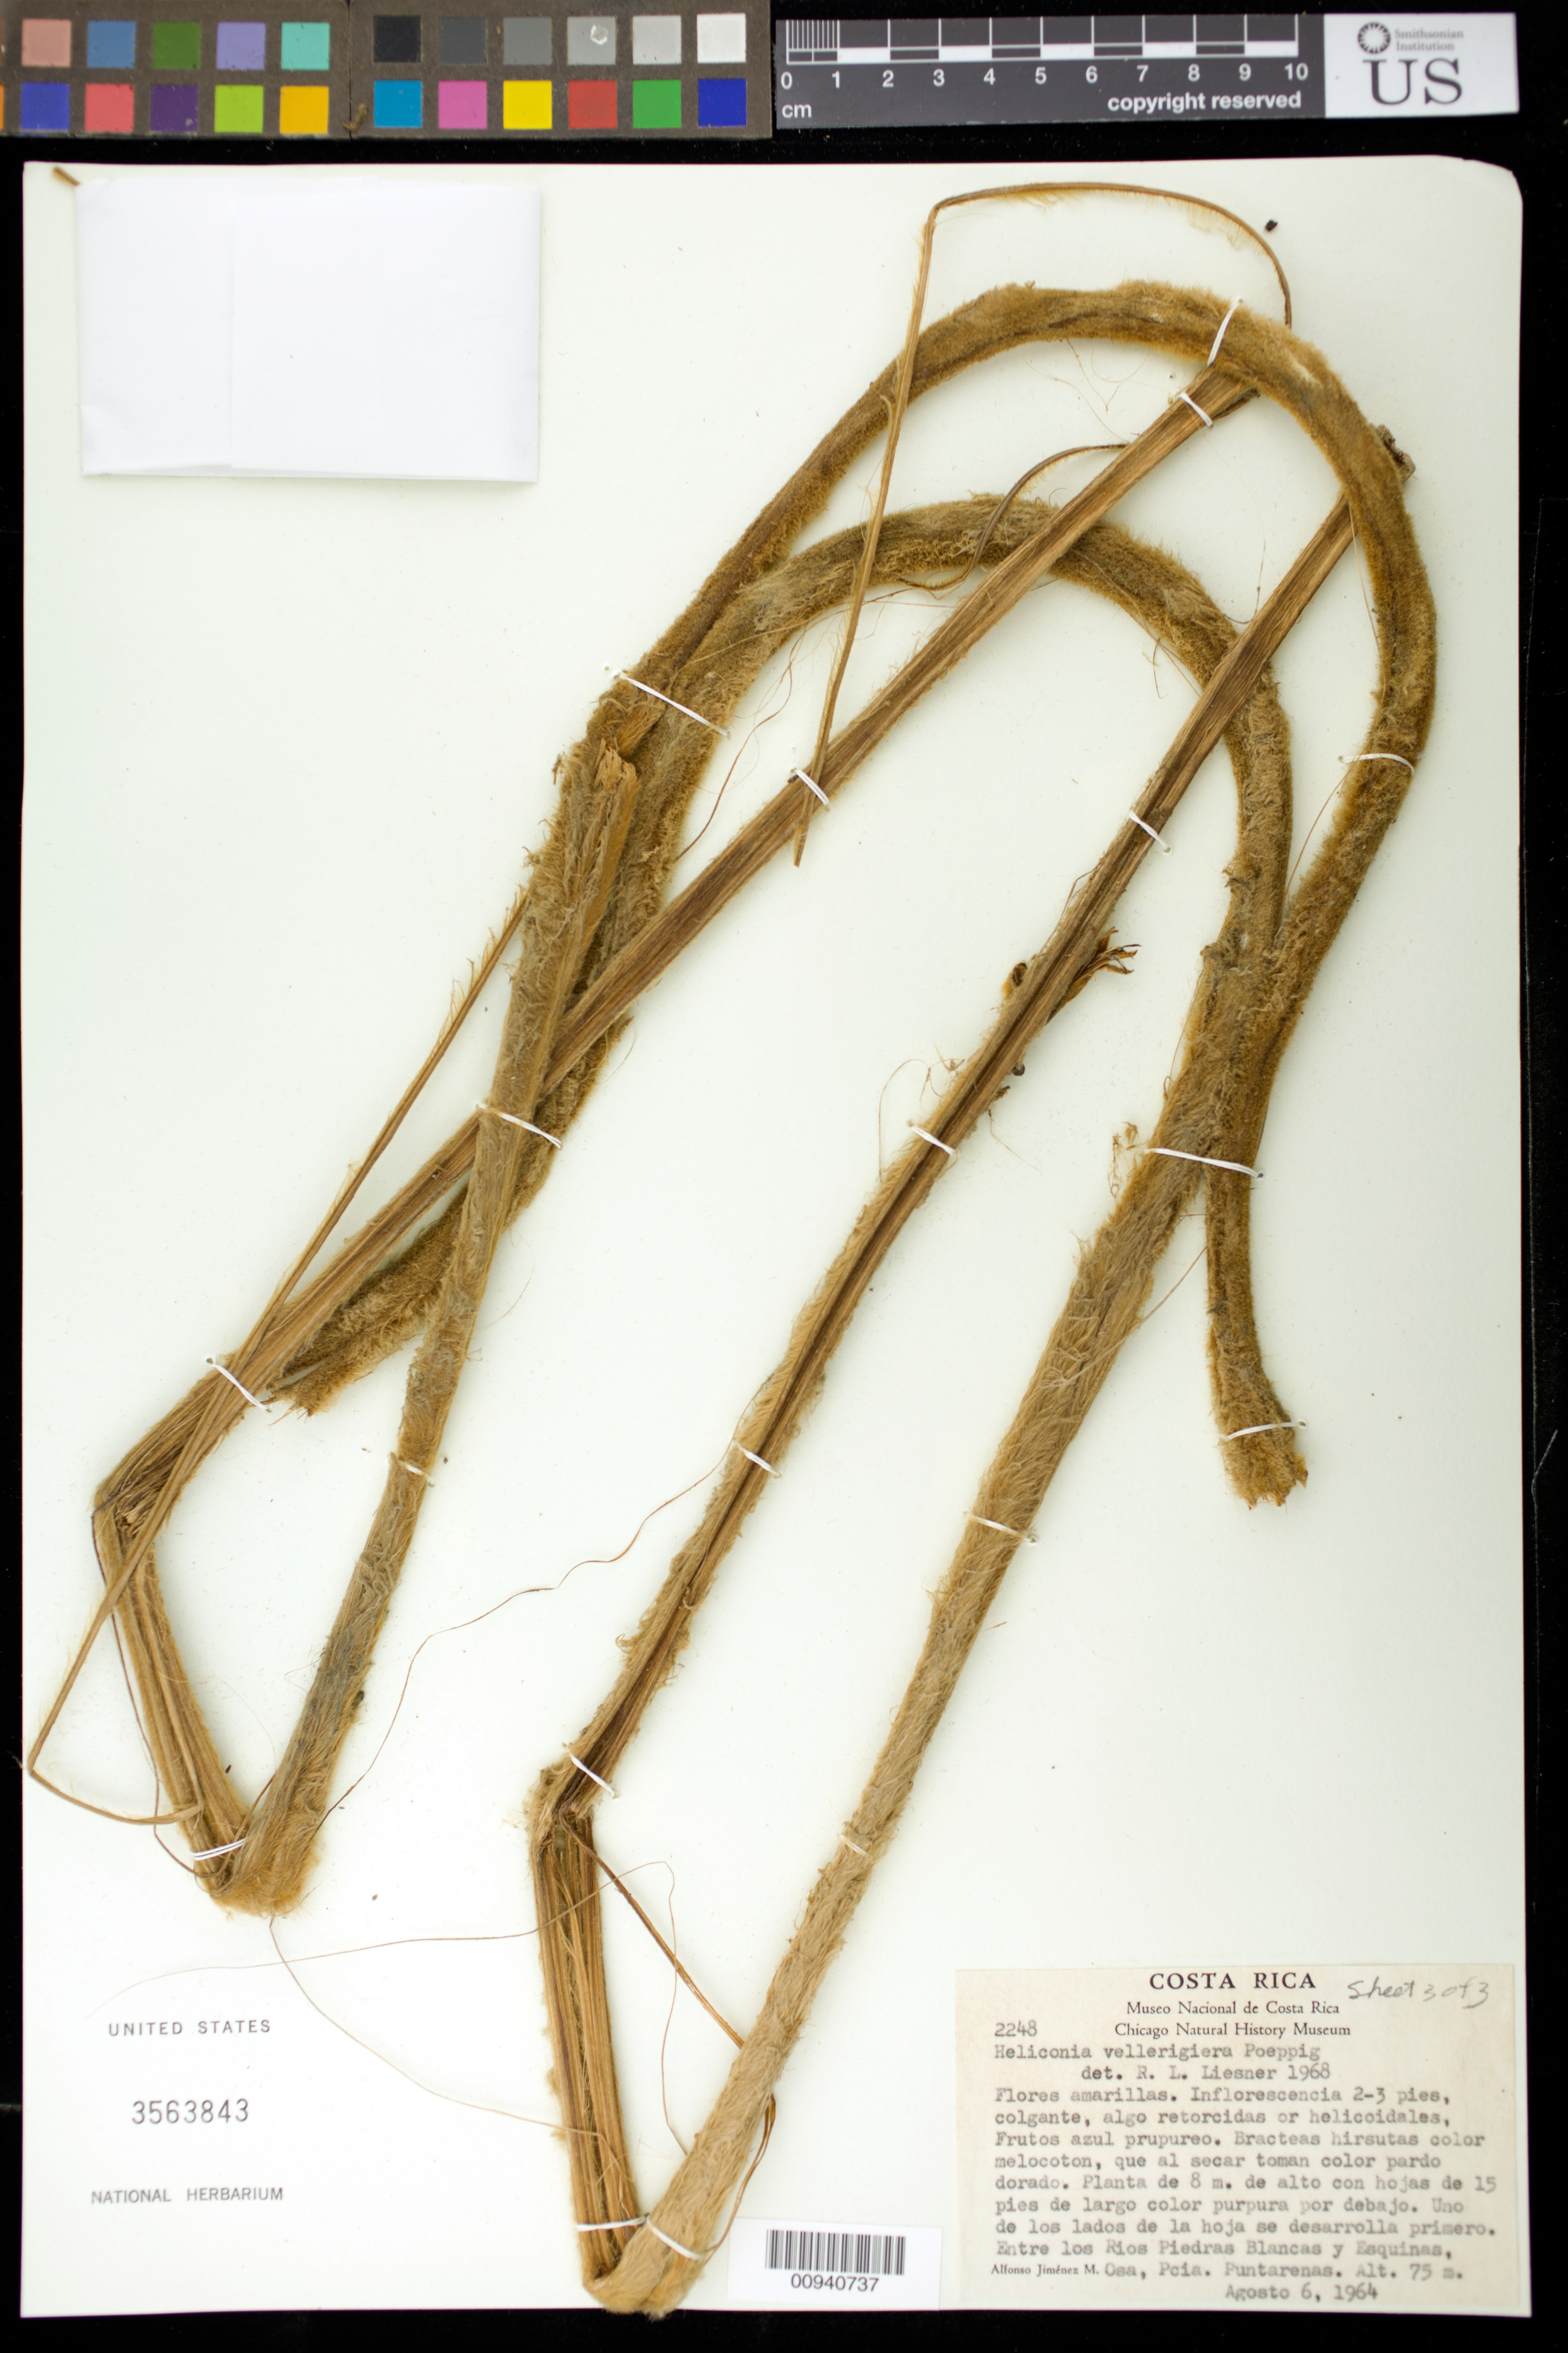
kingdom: Plantae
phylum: Tracheophyta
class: Liliopsida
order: Zingiberales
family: Heliconiaceae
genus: Heliconia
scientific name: Heliconia vellerigera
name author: Poepp.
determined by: Liesner, R. L.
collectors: A. Jiménez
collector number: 2248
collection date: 1964-08-06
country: Costa Rica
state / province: Puntarenas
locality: Entre los Rios Piedras Blancas y Esquinas, Osa, Pcia.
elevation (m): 75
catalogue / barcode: US 3563843